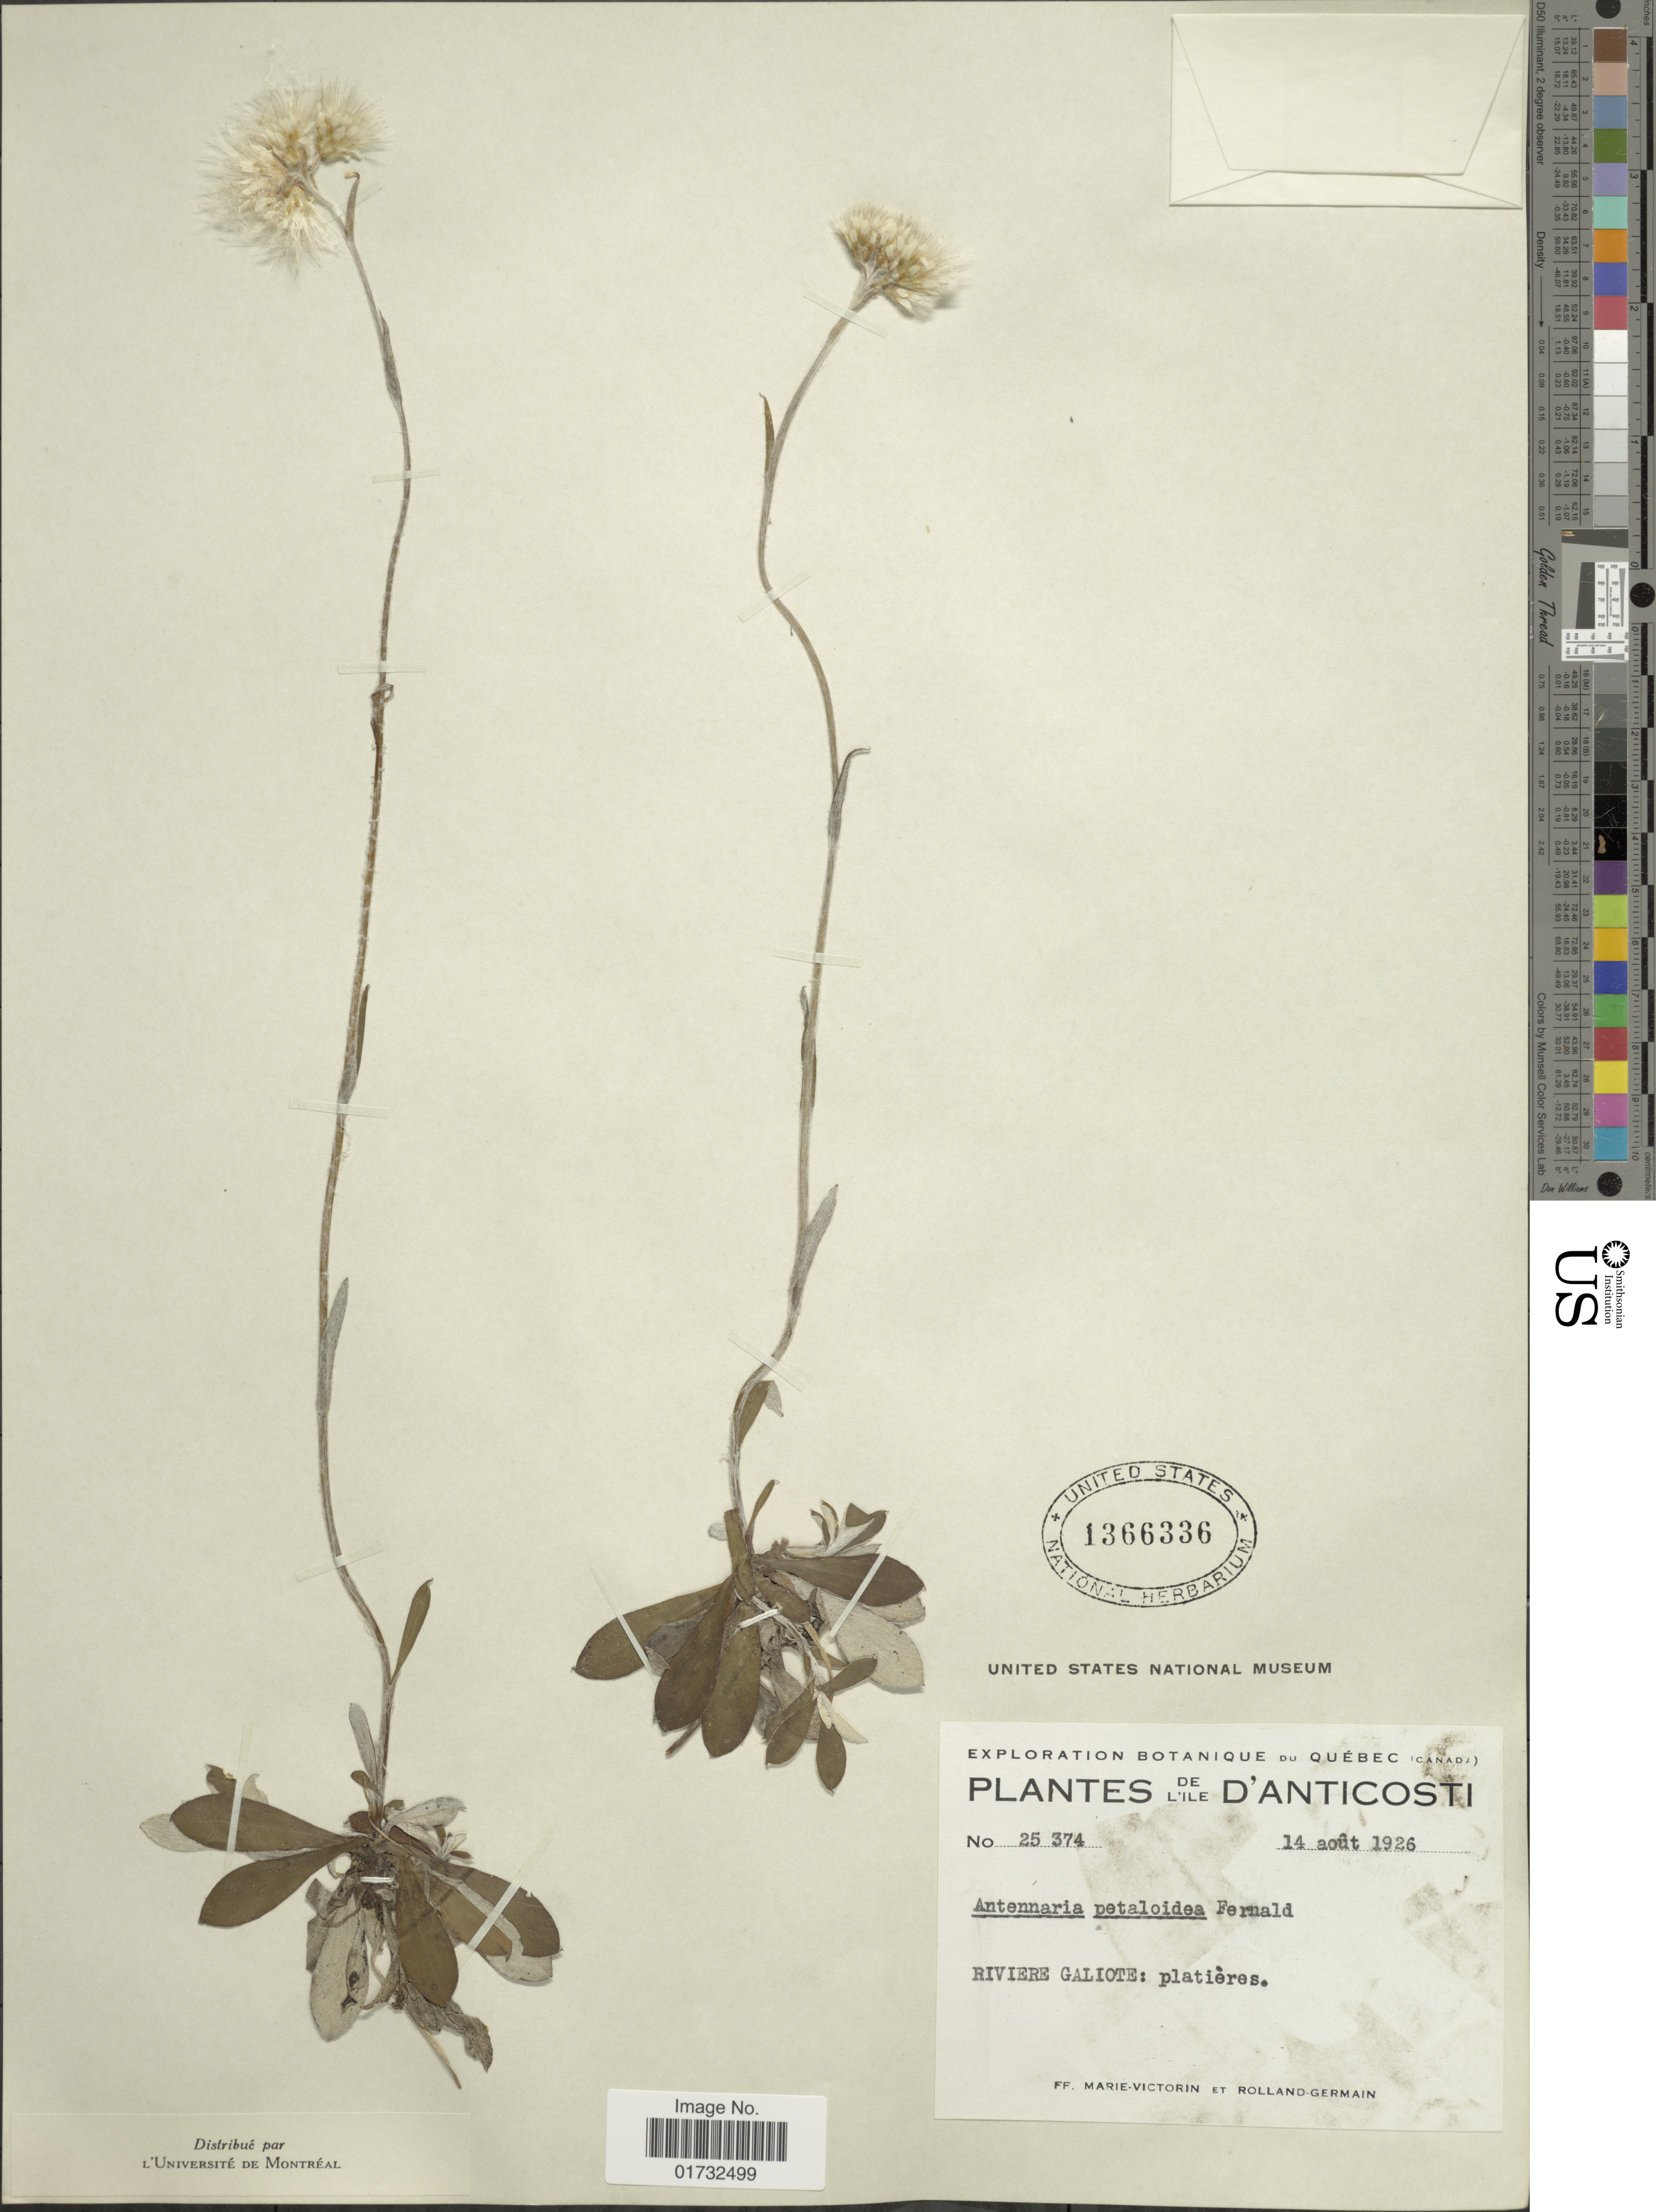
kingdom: Plantae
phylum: Tracheophyta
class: Magnoliopsida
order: Asterales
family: Asteraceae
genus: Antennaria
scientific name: Antennaria petaloidea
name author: (Fernald) Fernald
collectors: F. Marie-Victorin & Rolland-Germain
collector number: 25374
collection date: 1926-08-14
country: Canada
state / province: Quebec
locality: L'ile D'Anticosti. Riviere Galiote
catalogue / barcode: US 1366336